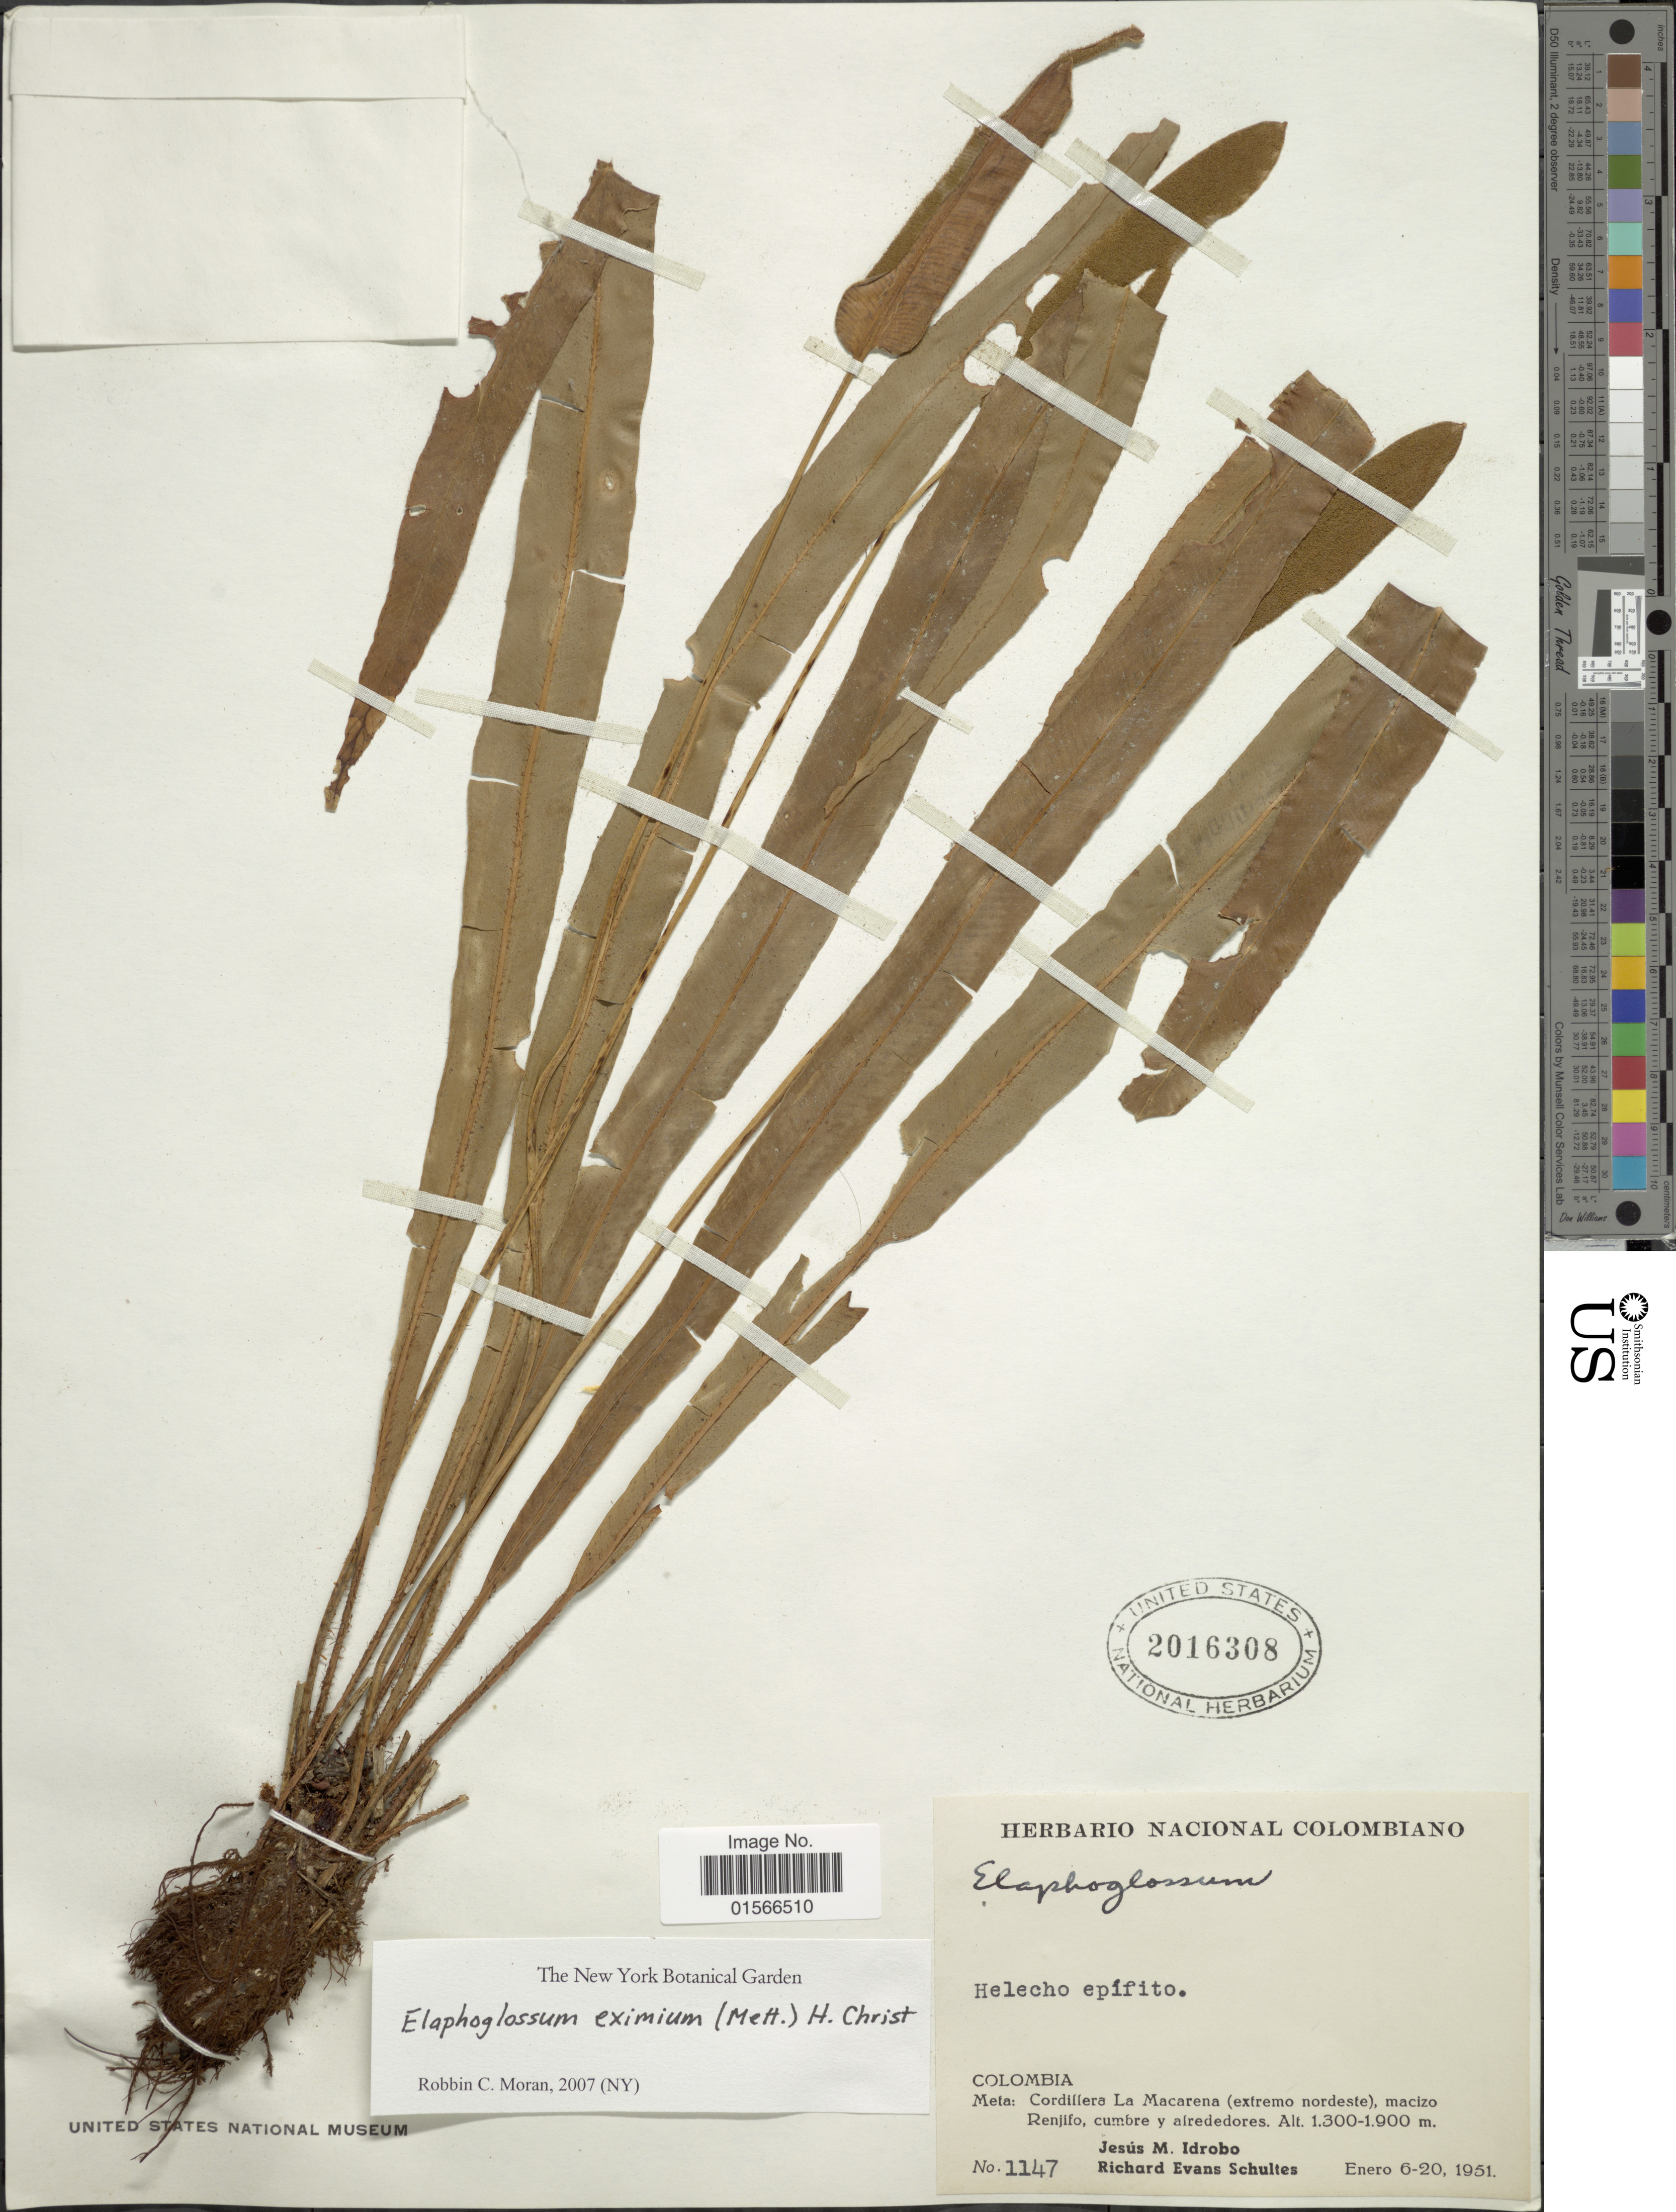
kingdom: Plantae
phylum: Tracheophyta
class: Polypodiopsida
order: Polypodiales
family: Dryopteridaceae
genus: Elaphoglossum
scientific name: Elaphoglossum eximium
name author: (Mett.) Christ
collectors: J. M. Idrobo & R. E. Schultes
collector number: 1147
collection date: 1951-01-06/1951-01-20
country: Colombia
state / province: Meta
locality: Cordillera La Macarena (extremo nordeste), macizo Renjifo, cumbre y alrededores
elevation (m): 1300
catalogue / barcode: US 2016308